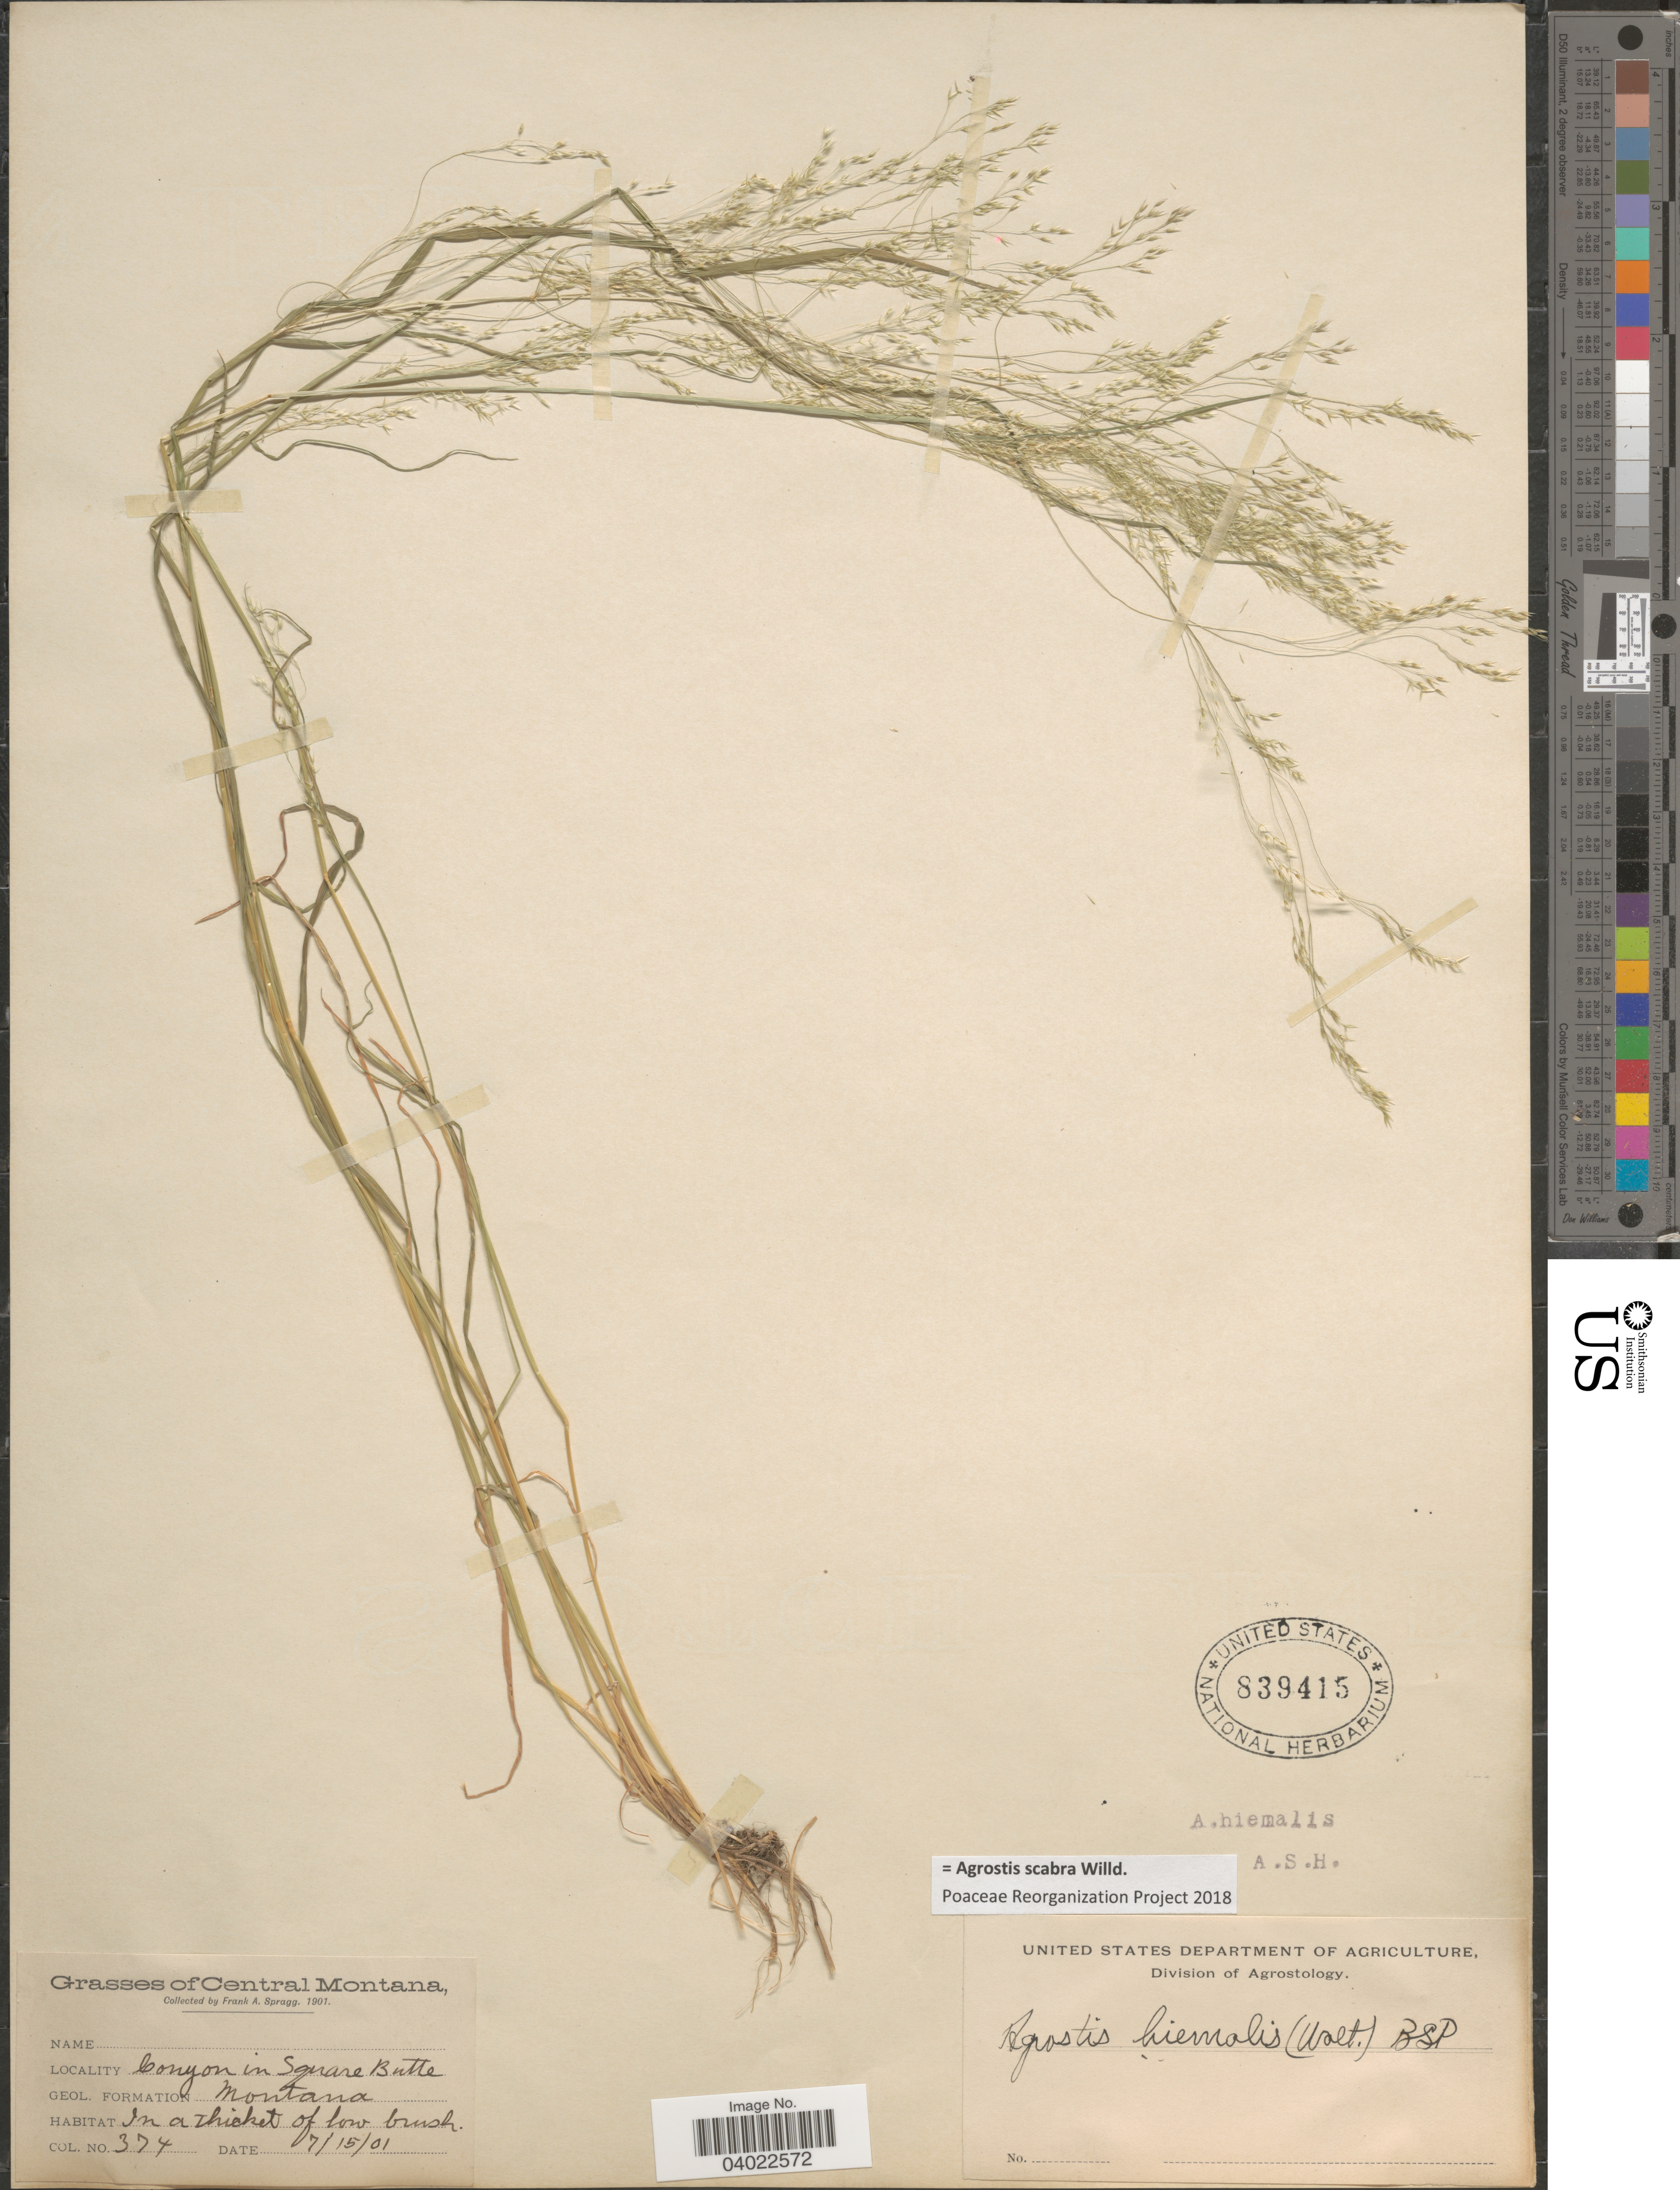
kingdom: Plantae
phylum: Tracheophyta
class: Liliopsida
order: Poales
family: Poaceae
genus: Agrostis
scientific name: Agrostis scabra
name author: Willd.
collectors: F. Spragg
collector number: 374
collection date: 1901-07-15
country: United States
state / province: Montana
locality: Central Montana. Canyon in Square Butte.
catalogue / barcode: US 839415